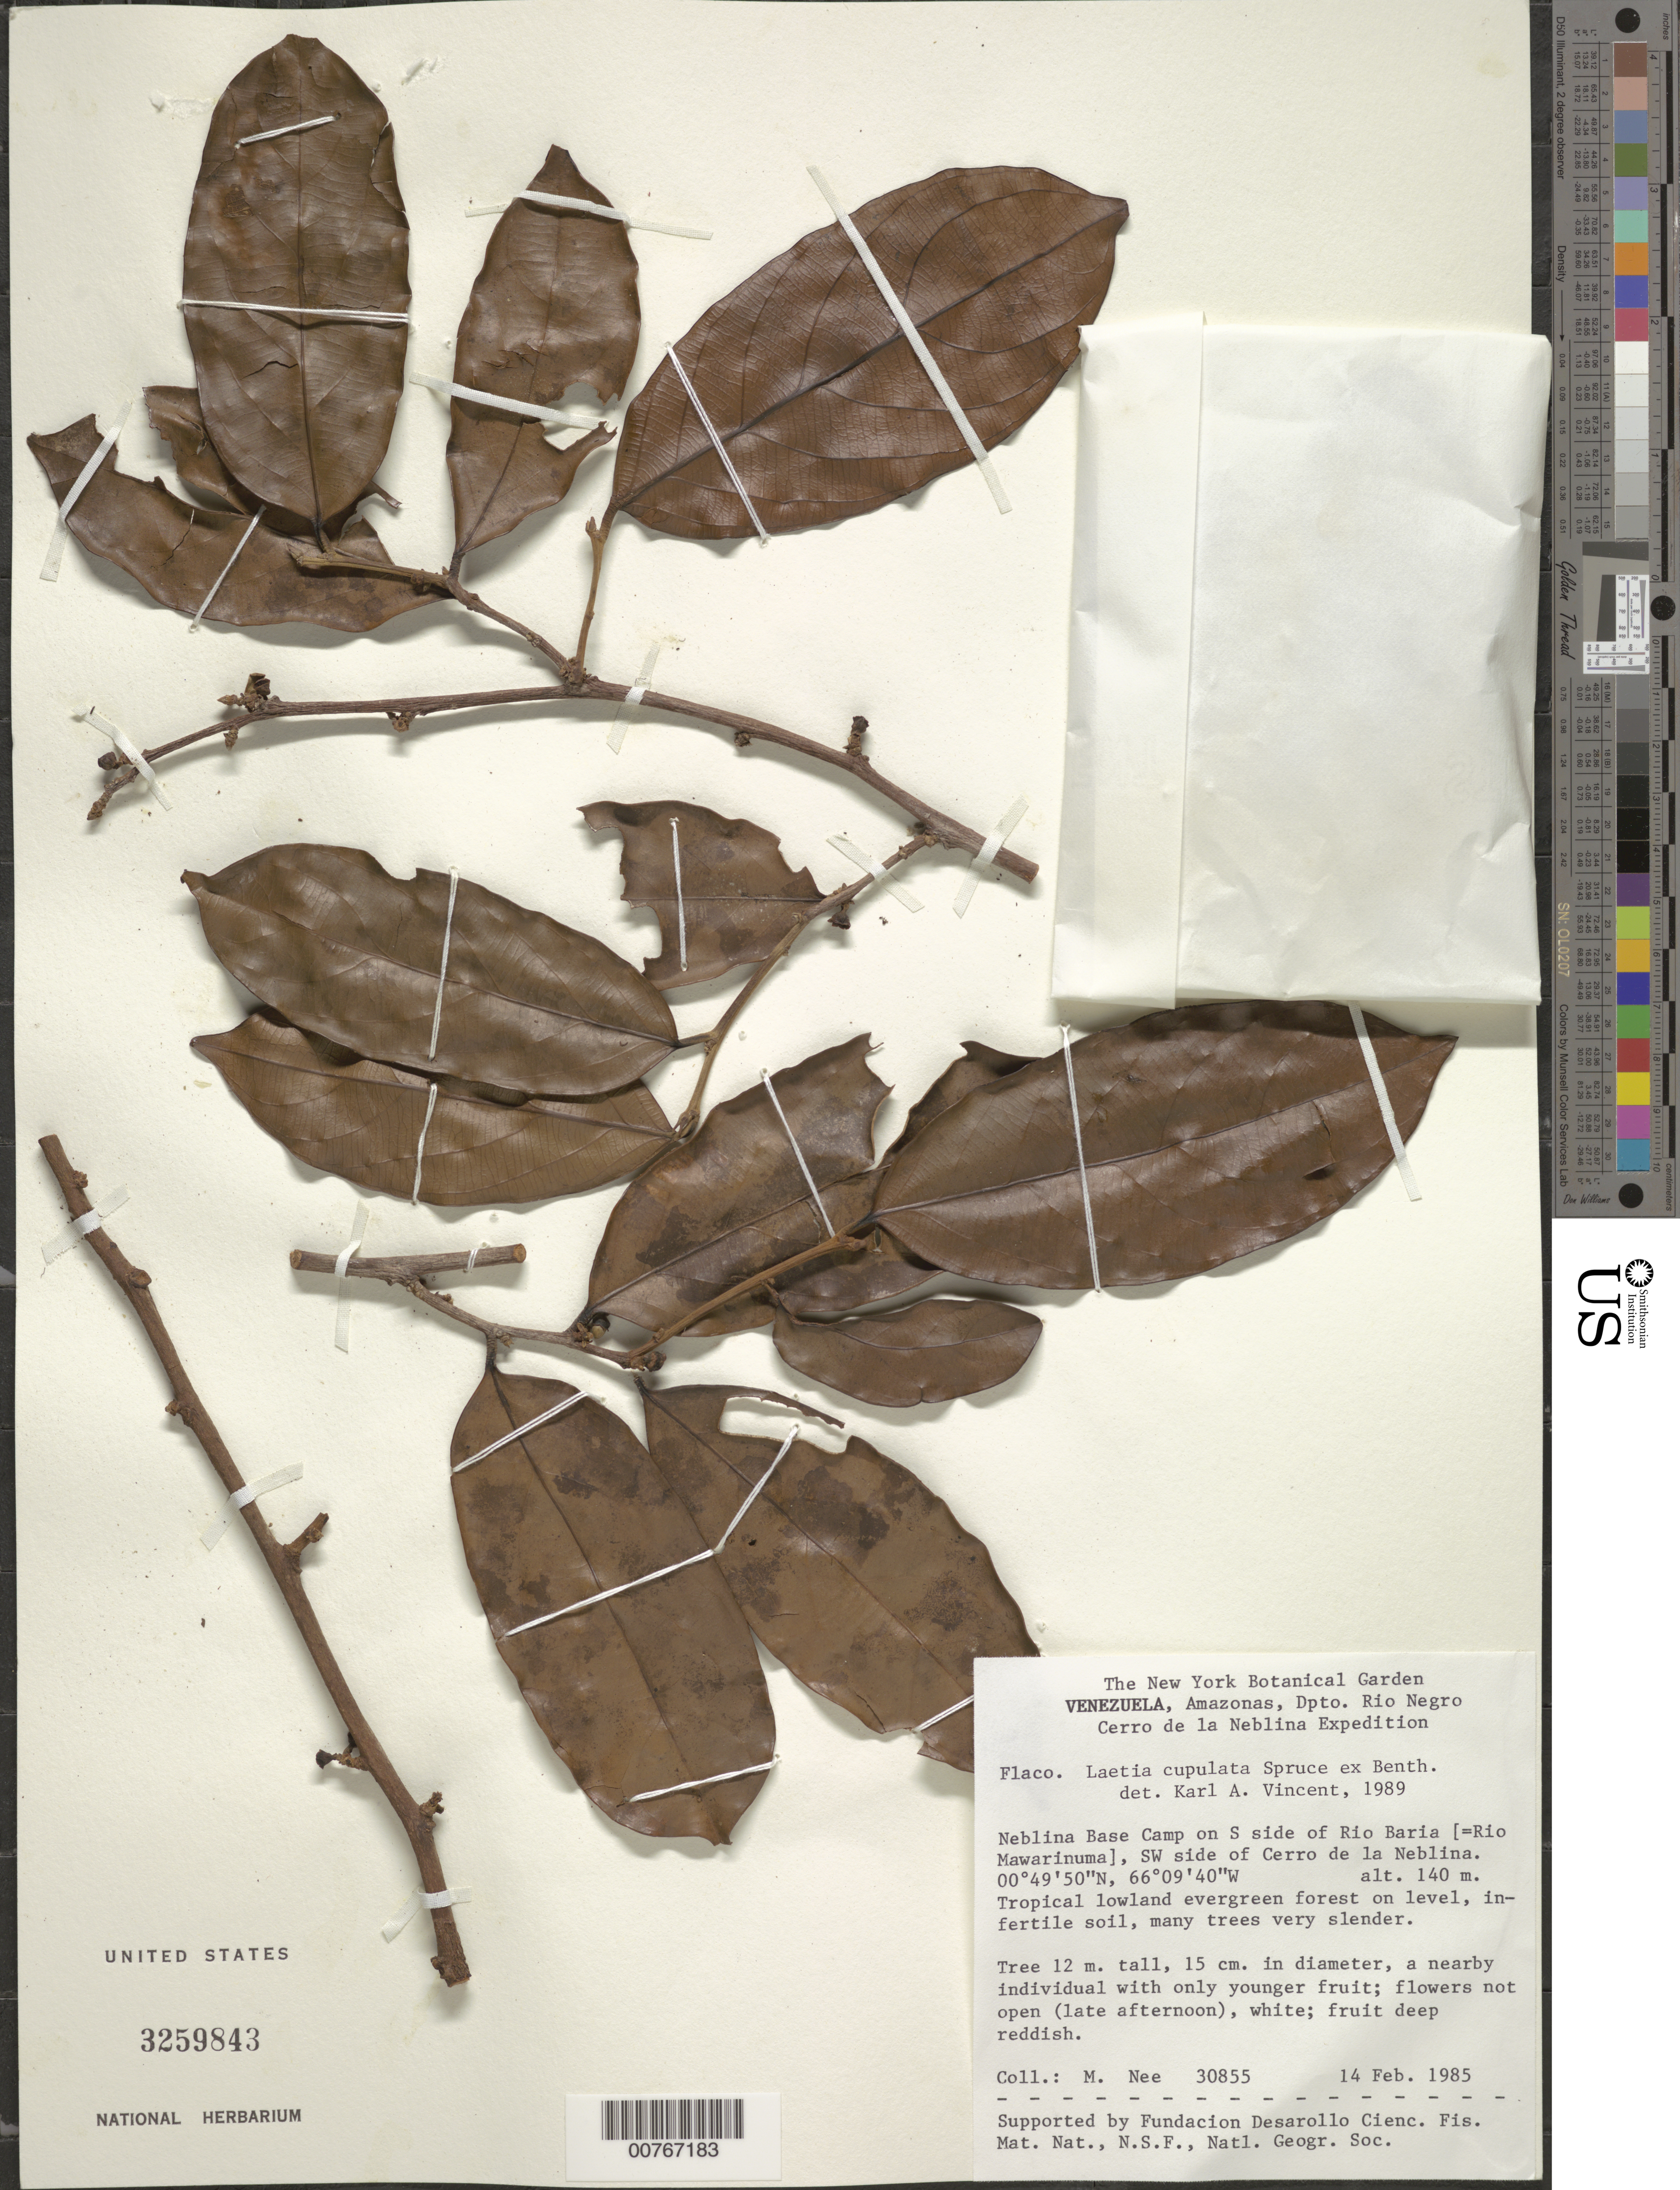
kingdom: Plantae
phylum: Tracheophyta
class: Magnoliopsida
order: Malpighiales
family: Salicaceae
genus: Irenodendron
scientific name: Irenodendron cupulatum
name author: (Spruce ex Benth.) M.H. Alford & Dement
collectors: M. Nee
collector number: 30855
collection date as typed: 14-Feb-85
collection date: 1985-02-14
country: Venezuela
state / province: Amazonas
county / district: Río Negro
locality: Neblina Base Camp, S side of Río Baria (=Río Mawarinuma), SW side of Cerro de la Neblina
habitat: Tropical lowland evergreen forest on level, infertile soil, many trees very slender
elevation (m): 140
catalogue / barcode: US 3259843